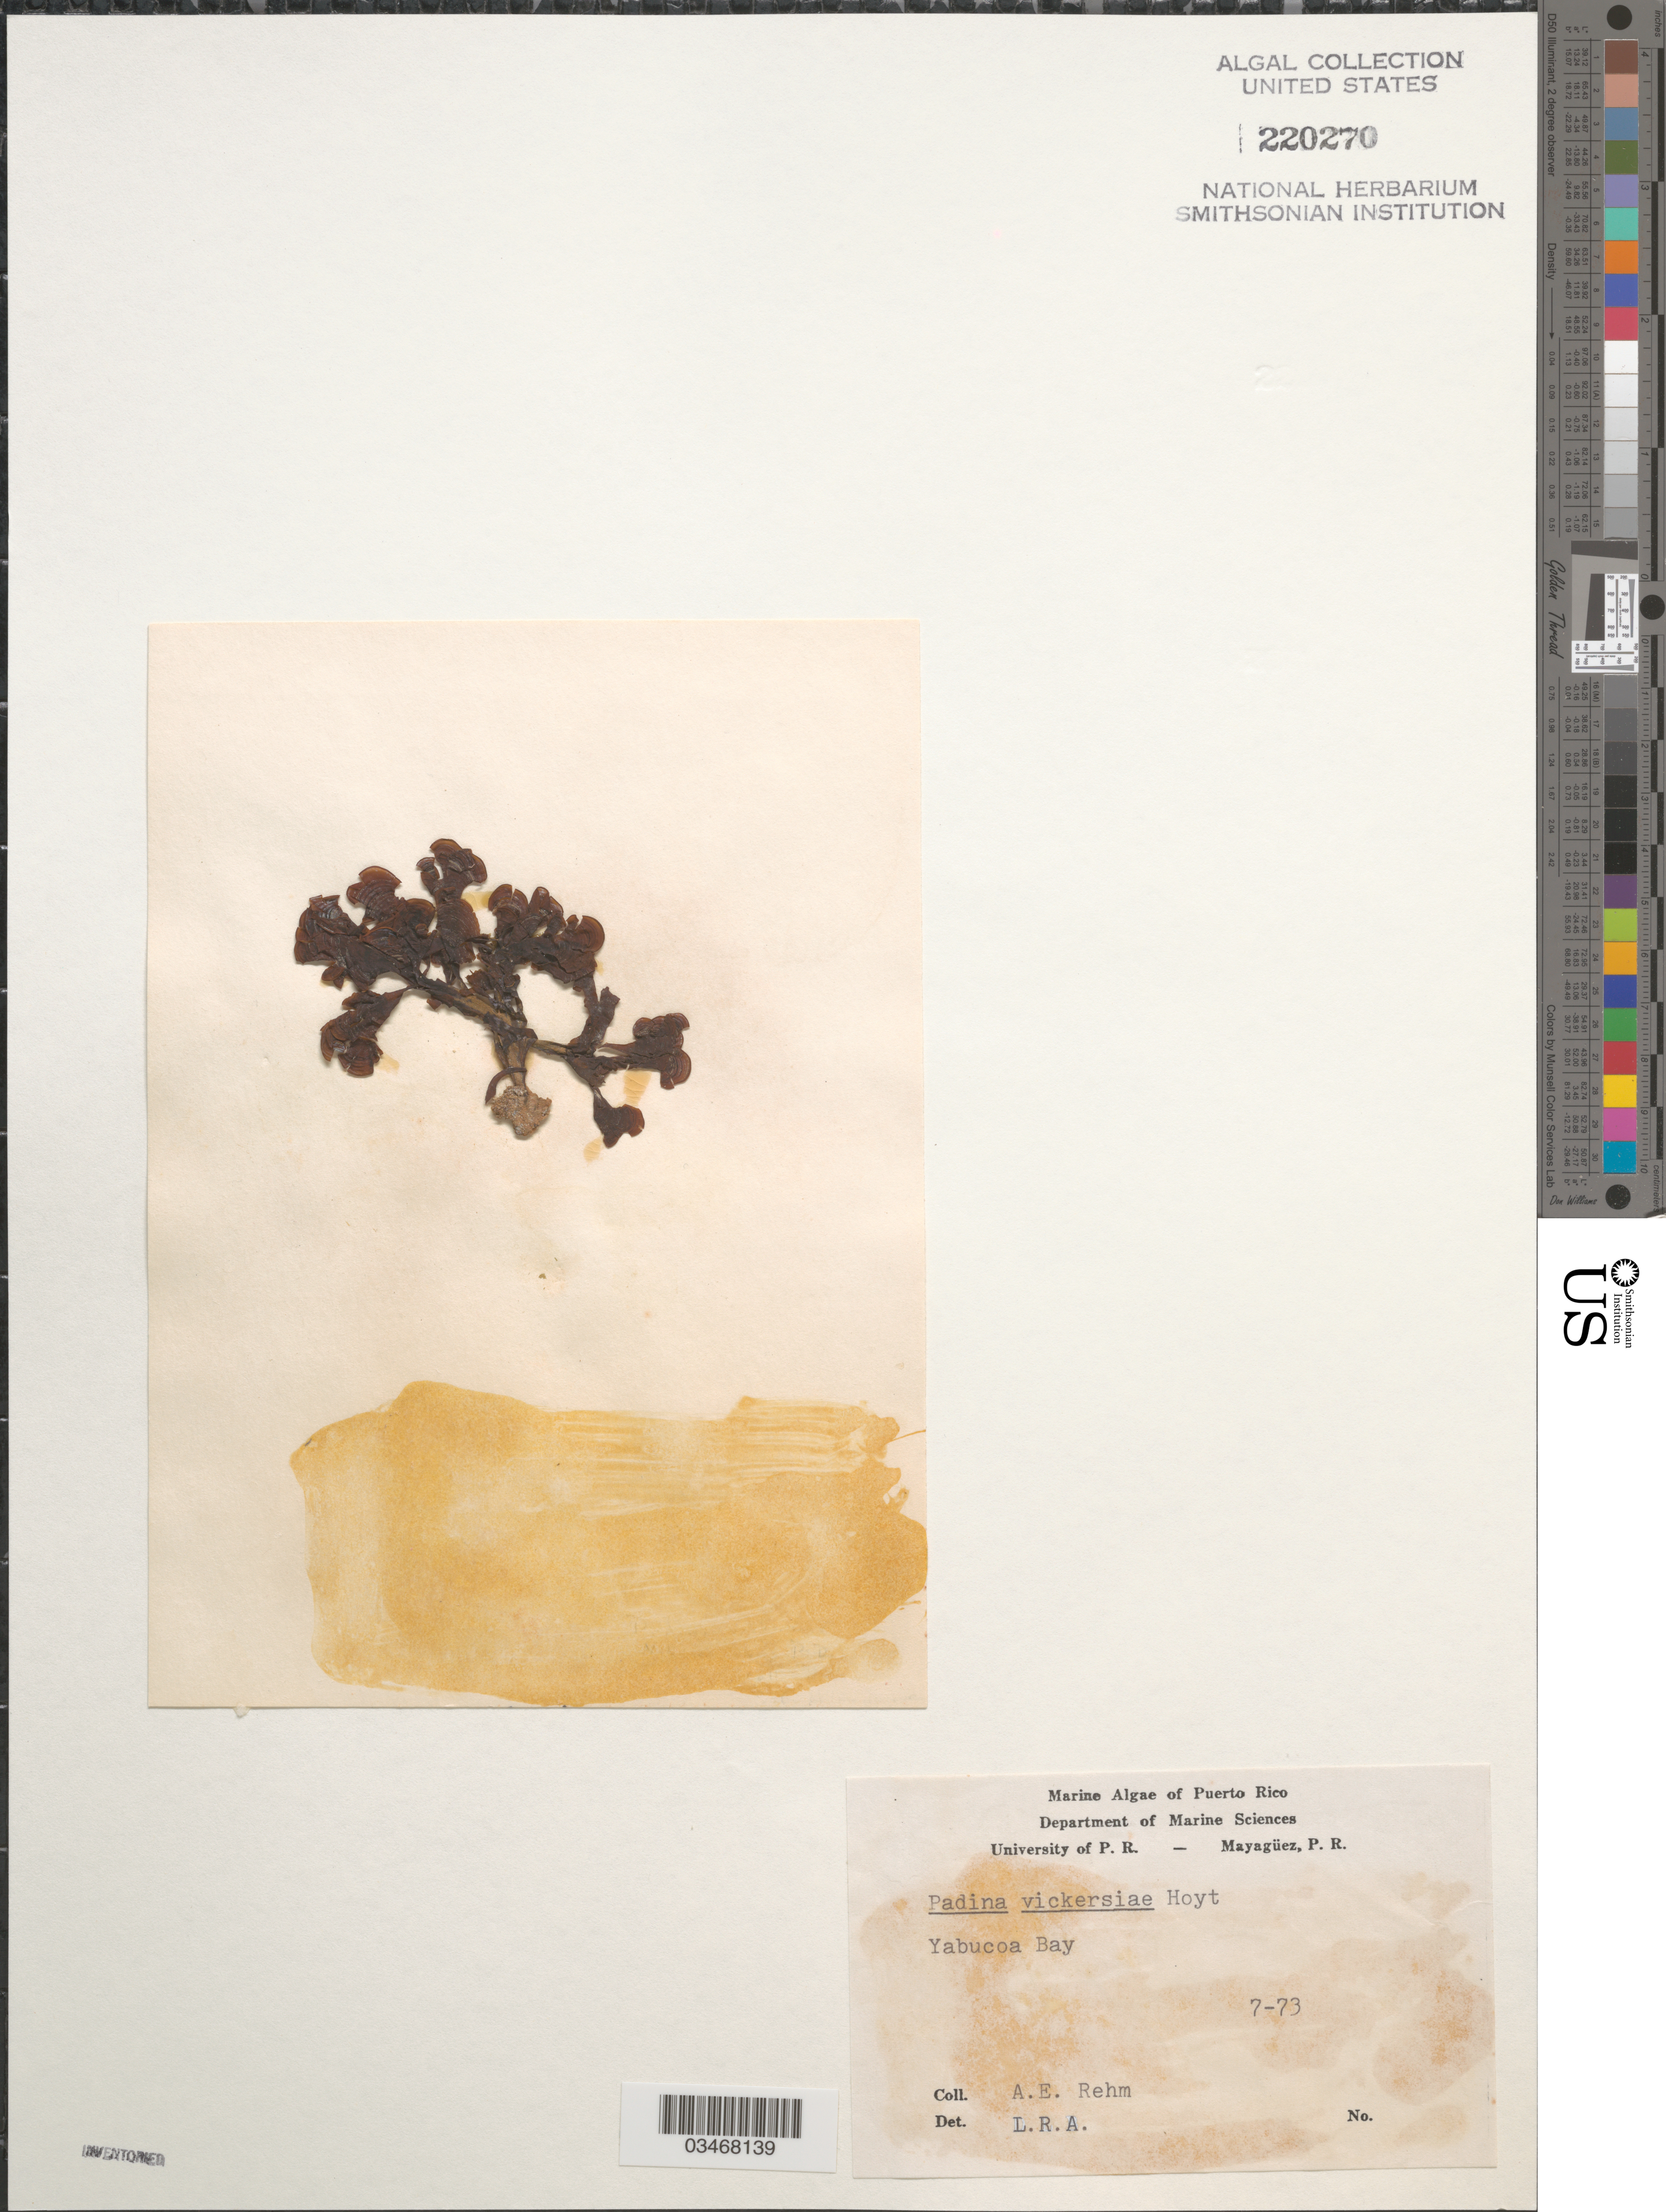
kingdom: Chromista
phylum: Ochrophyta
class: Phaeophyceae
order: Dictyotales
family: Dictyotaceae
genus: Padina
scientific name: Padina gymnospora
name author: (Kütz.) O.G. Sond.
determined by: Algae name updating Project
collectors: A. Rehm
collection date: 1973-07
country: Puerto Rico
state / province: Yabucoa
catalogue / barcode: US 220270